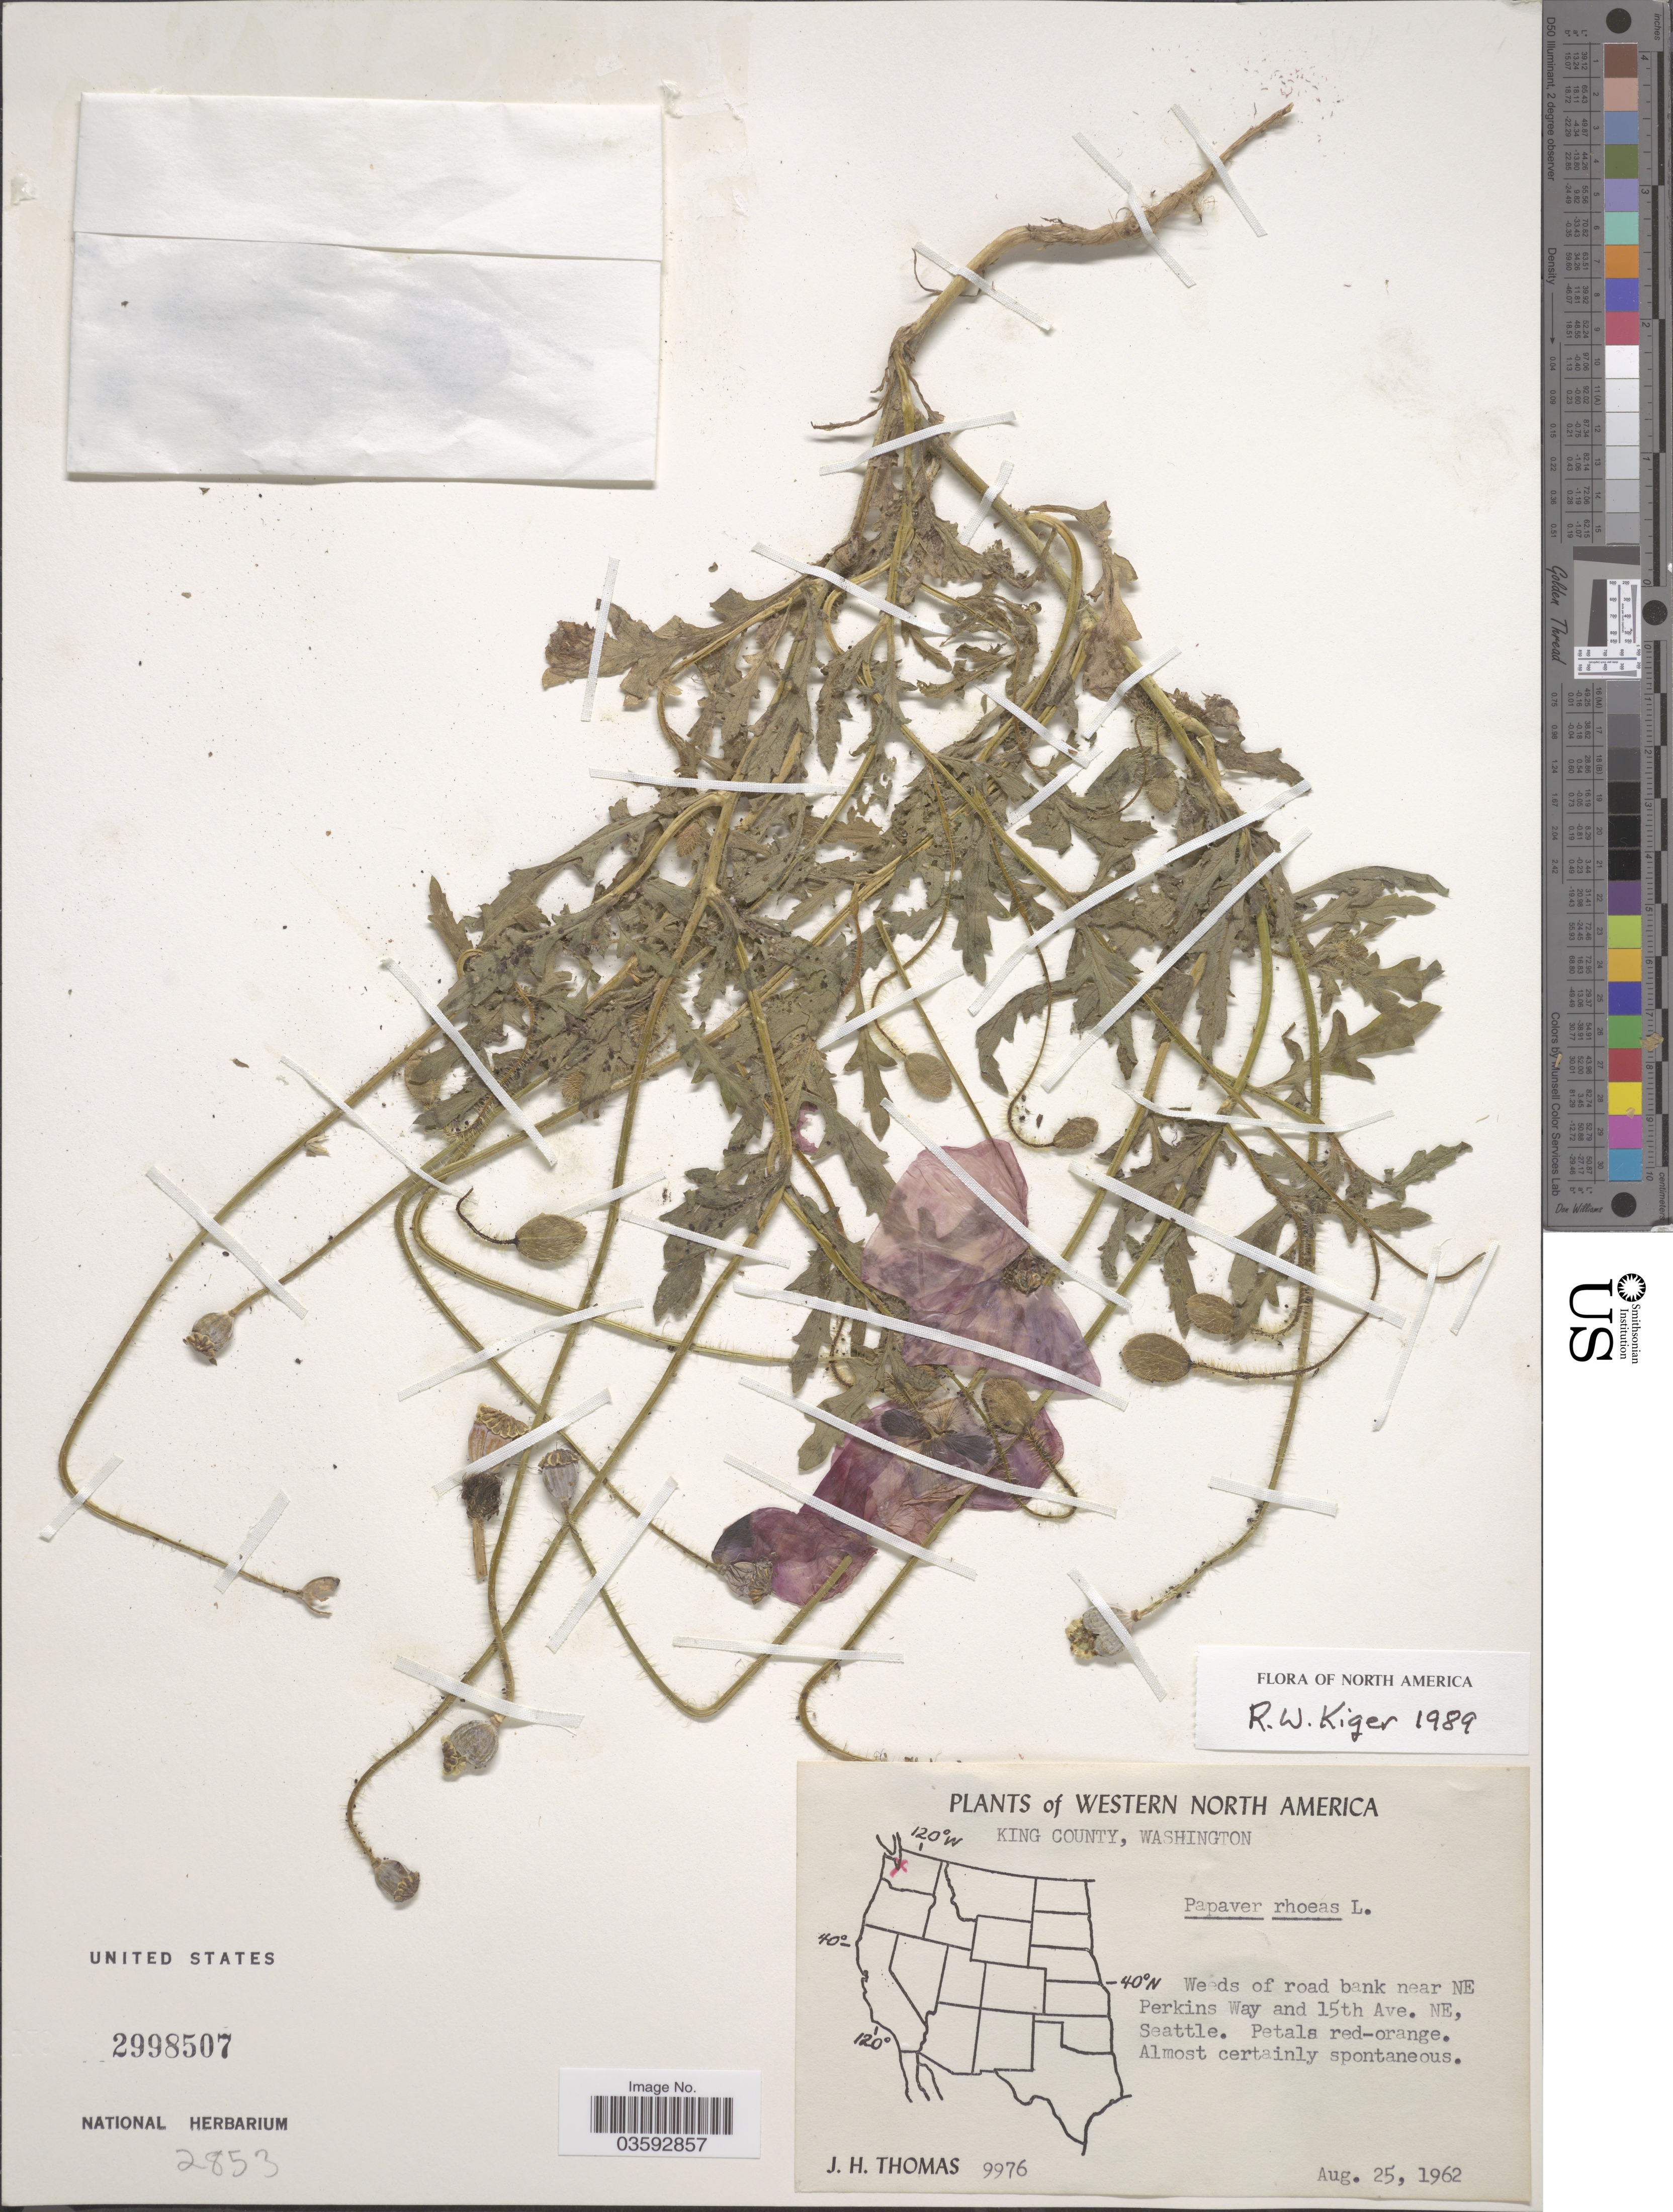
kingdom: Plantae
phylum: Tracheophyta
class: Magnoliopsida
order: Ranunculales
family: Papaveraceae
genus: Papaver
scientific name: Papaver rhoeas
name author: L.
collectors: J. H. Thomas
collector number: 9976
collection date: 1962-08-25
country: United States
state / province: Washington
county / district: King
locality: Western North America. King County. Weeds of road bank near NE Perkins Way and 15th Ave. NE, Seattle.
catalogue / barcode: US 2998507